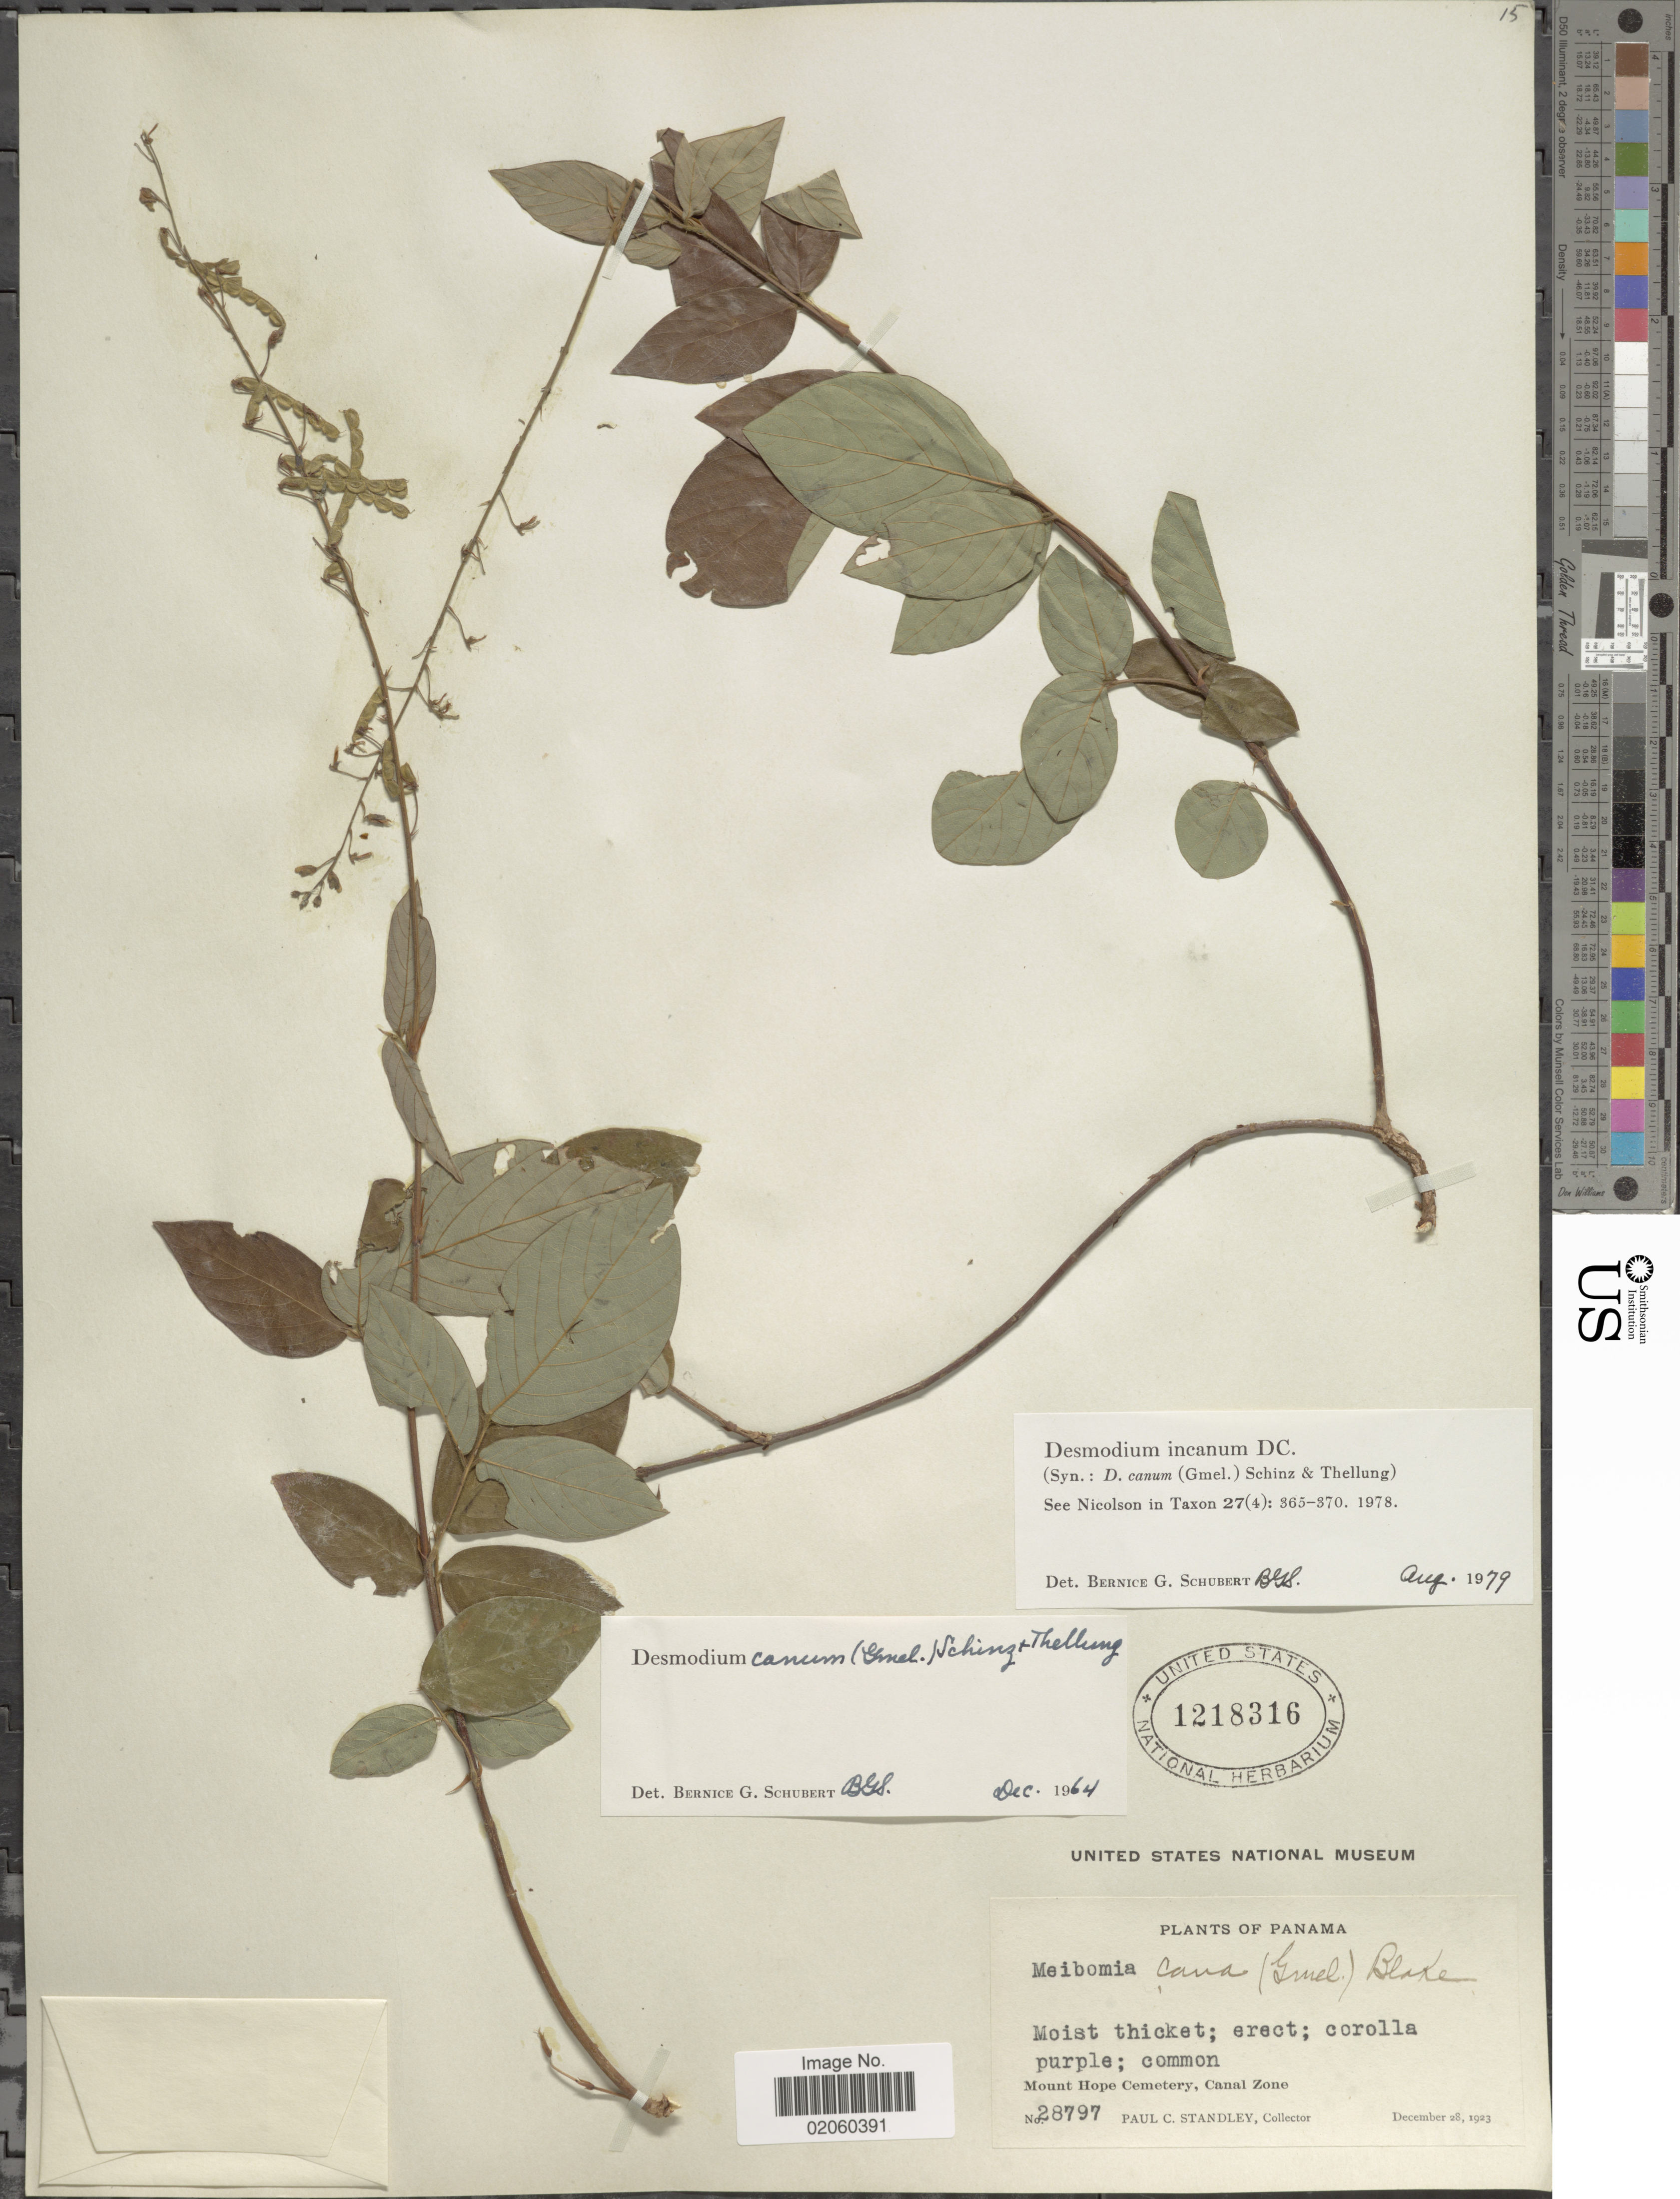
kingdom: Plantae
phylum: Tracheophyta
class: Magnoliopsida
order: Fabales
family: Fabaceae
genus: Desmodium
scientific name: Desmodium incanum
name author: (Sw.) DC.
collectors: P. C. Standley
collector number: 28797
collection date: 1923-12-28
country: Panama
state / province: Colón / Panamá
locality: Mount Hope Cemetery, Canal Zone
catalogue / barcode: US 1218316